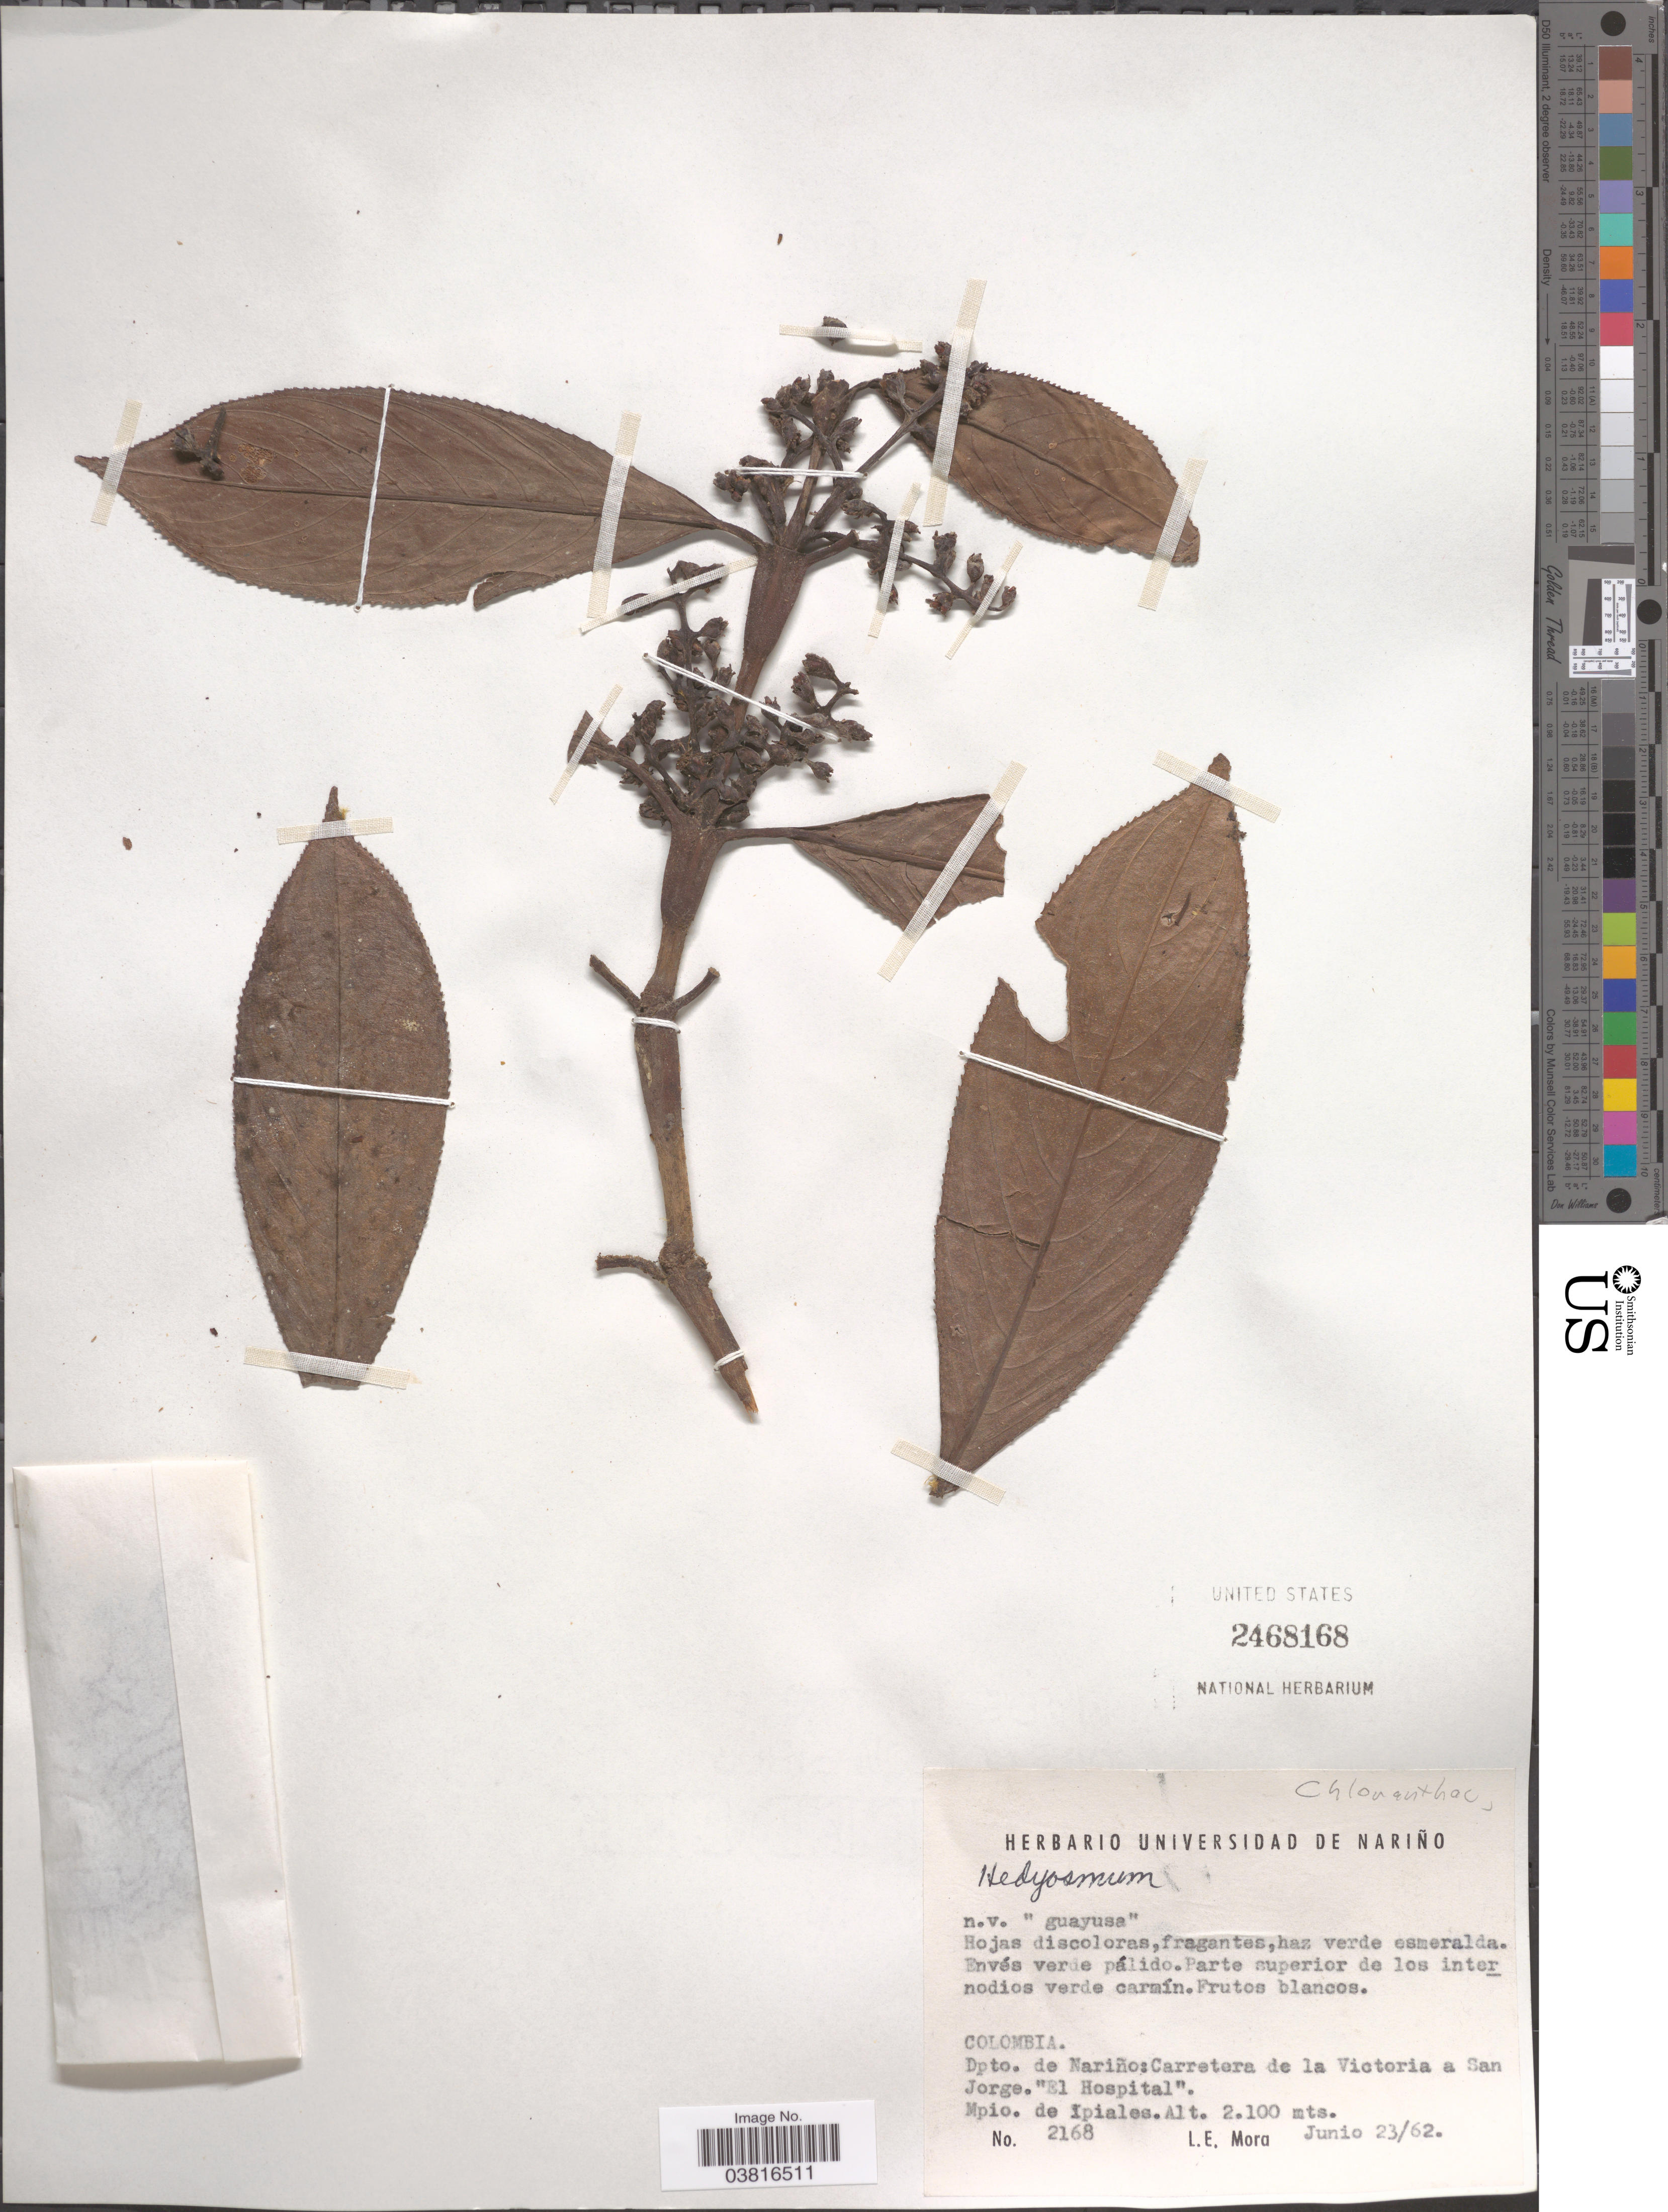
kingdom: Plantae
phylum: Tracheophyta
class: Magnoliopsida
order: Chloranthales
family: Chloranthaceae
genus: Hedyosmum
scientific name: Hedyosmum sp.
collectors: L. Mora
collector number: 2168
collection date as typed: Transcribed d/m/y: 23/6/62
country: Colombia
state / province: Nariño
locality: Dpto. de Nariño: Carretera de la Victoria a San Jorge. 'El Hospital'. Mpio. de Ipiales.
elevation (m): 2100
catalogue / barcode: US 2468168